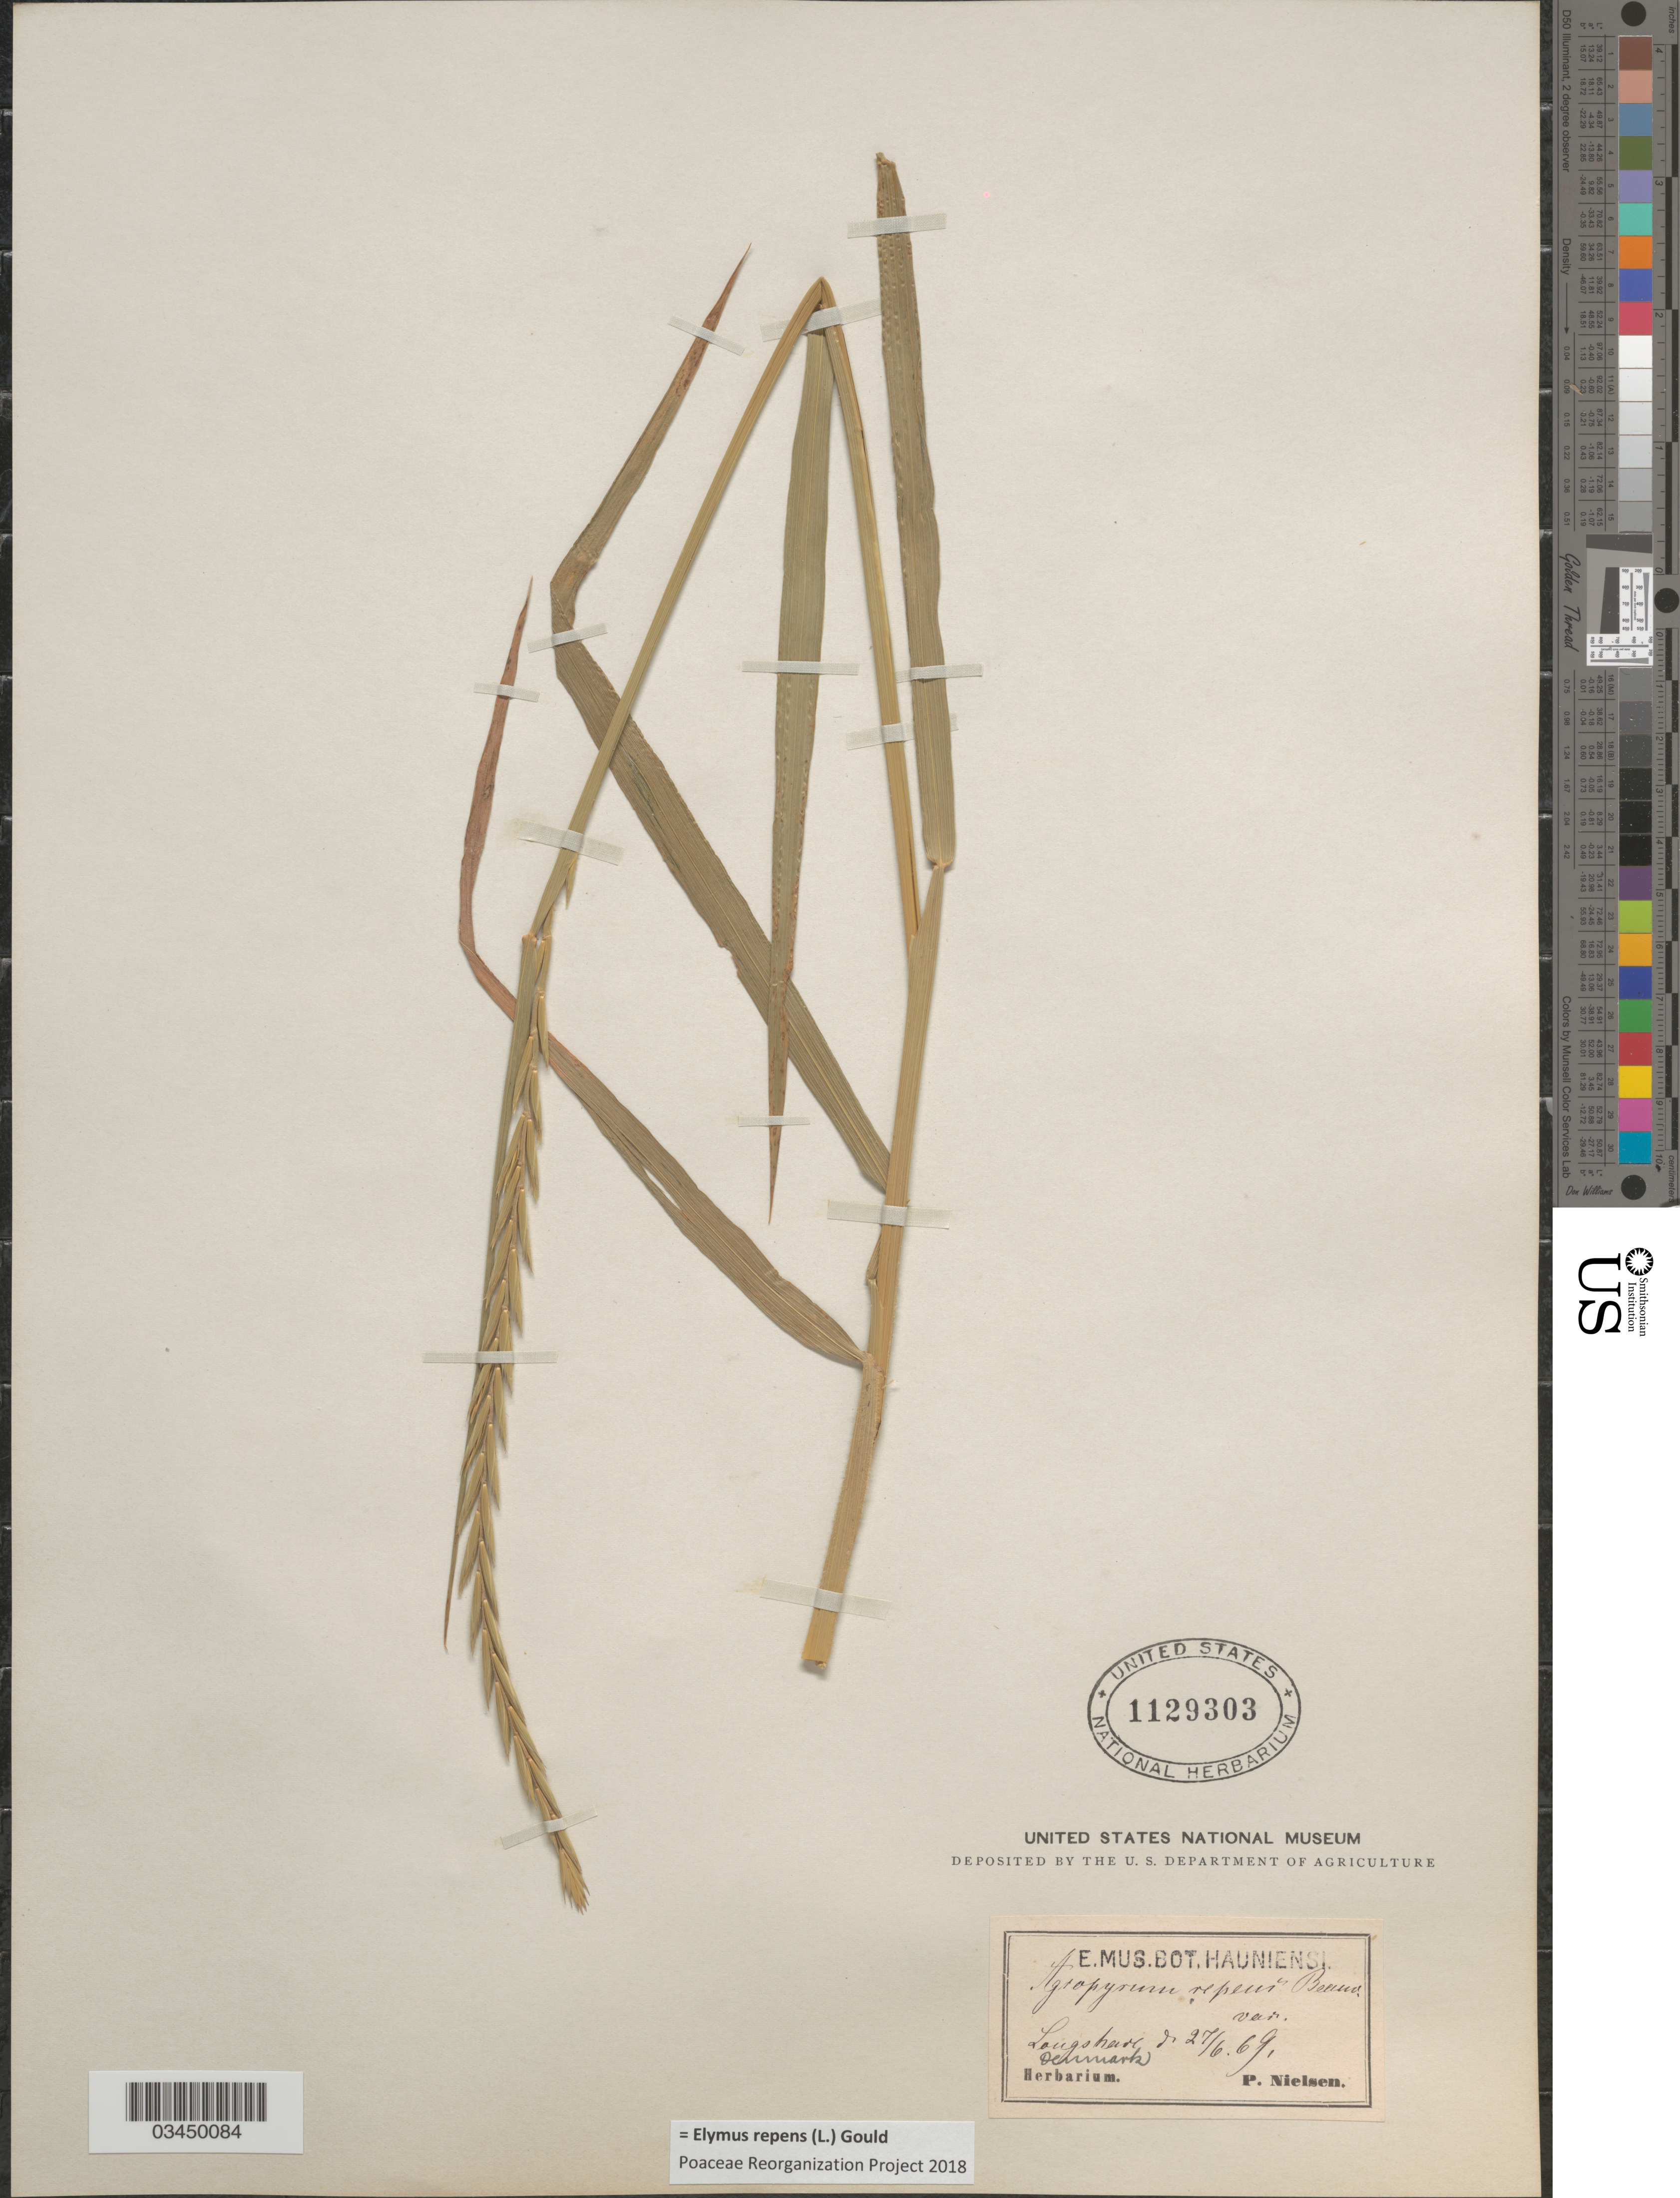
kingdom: Plantae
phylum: Tracheophyta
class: Liliopsida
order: Poales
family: Poaceae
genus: Elymus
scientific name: Elymus repens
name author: (L.) Gould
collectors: P. Nielsen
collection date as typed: Transcribed d/m/y: 27/6/69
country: Denmark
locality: Longshore.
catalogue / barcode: US 1129303